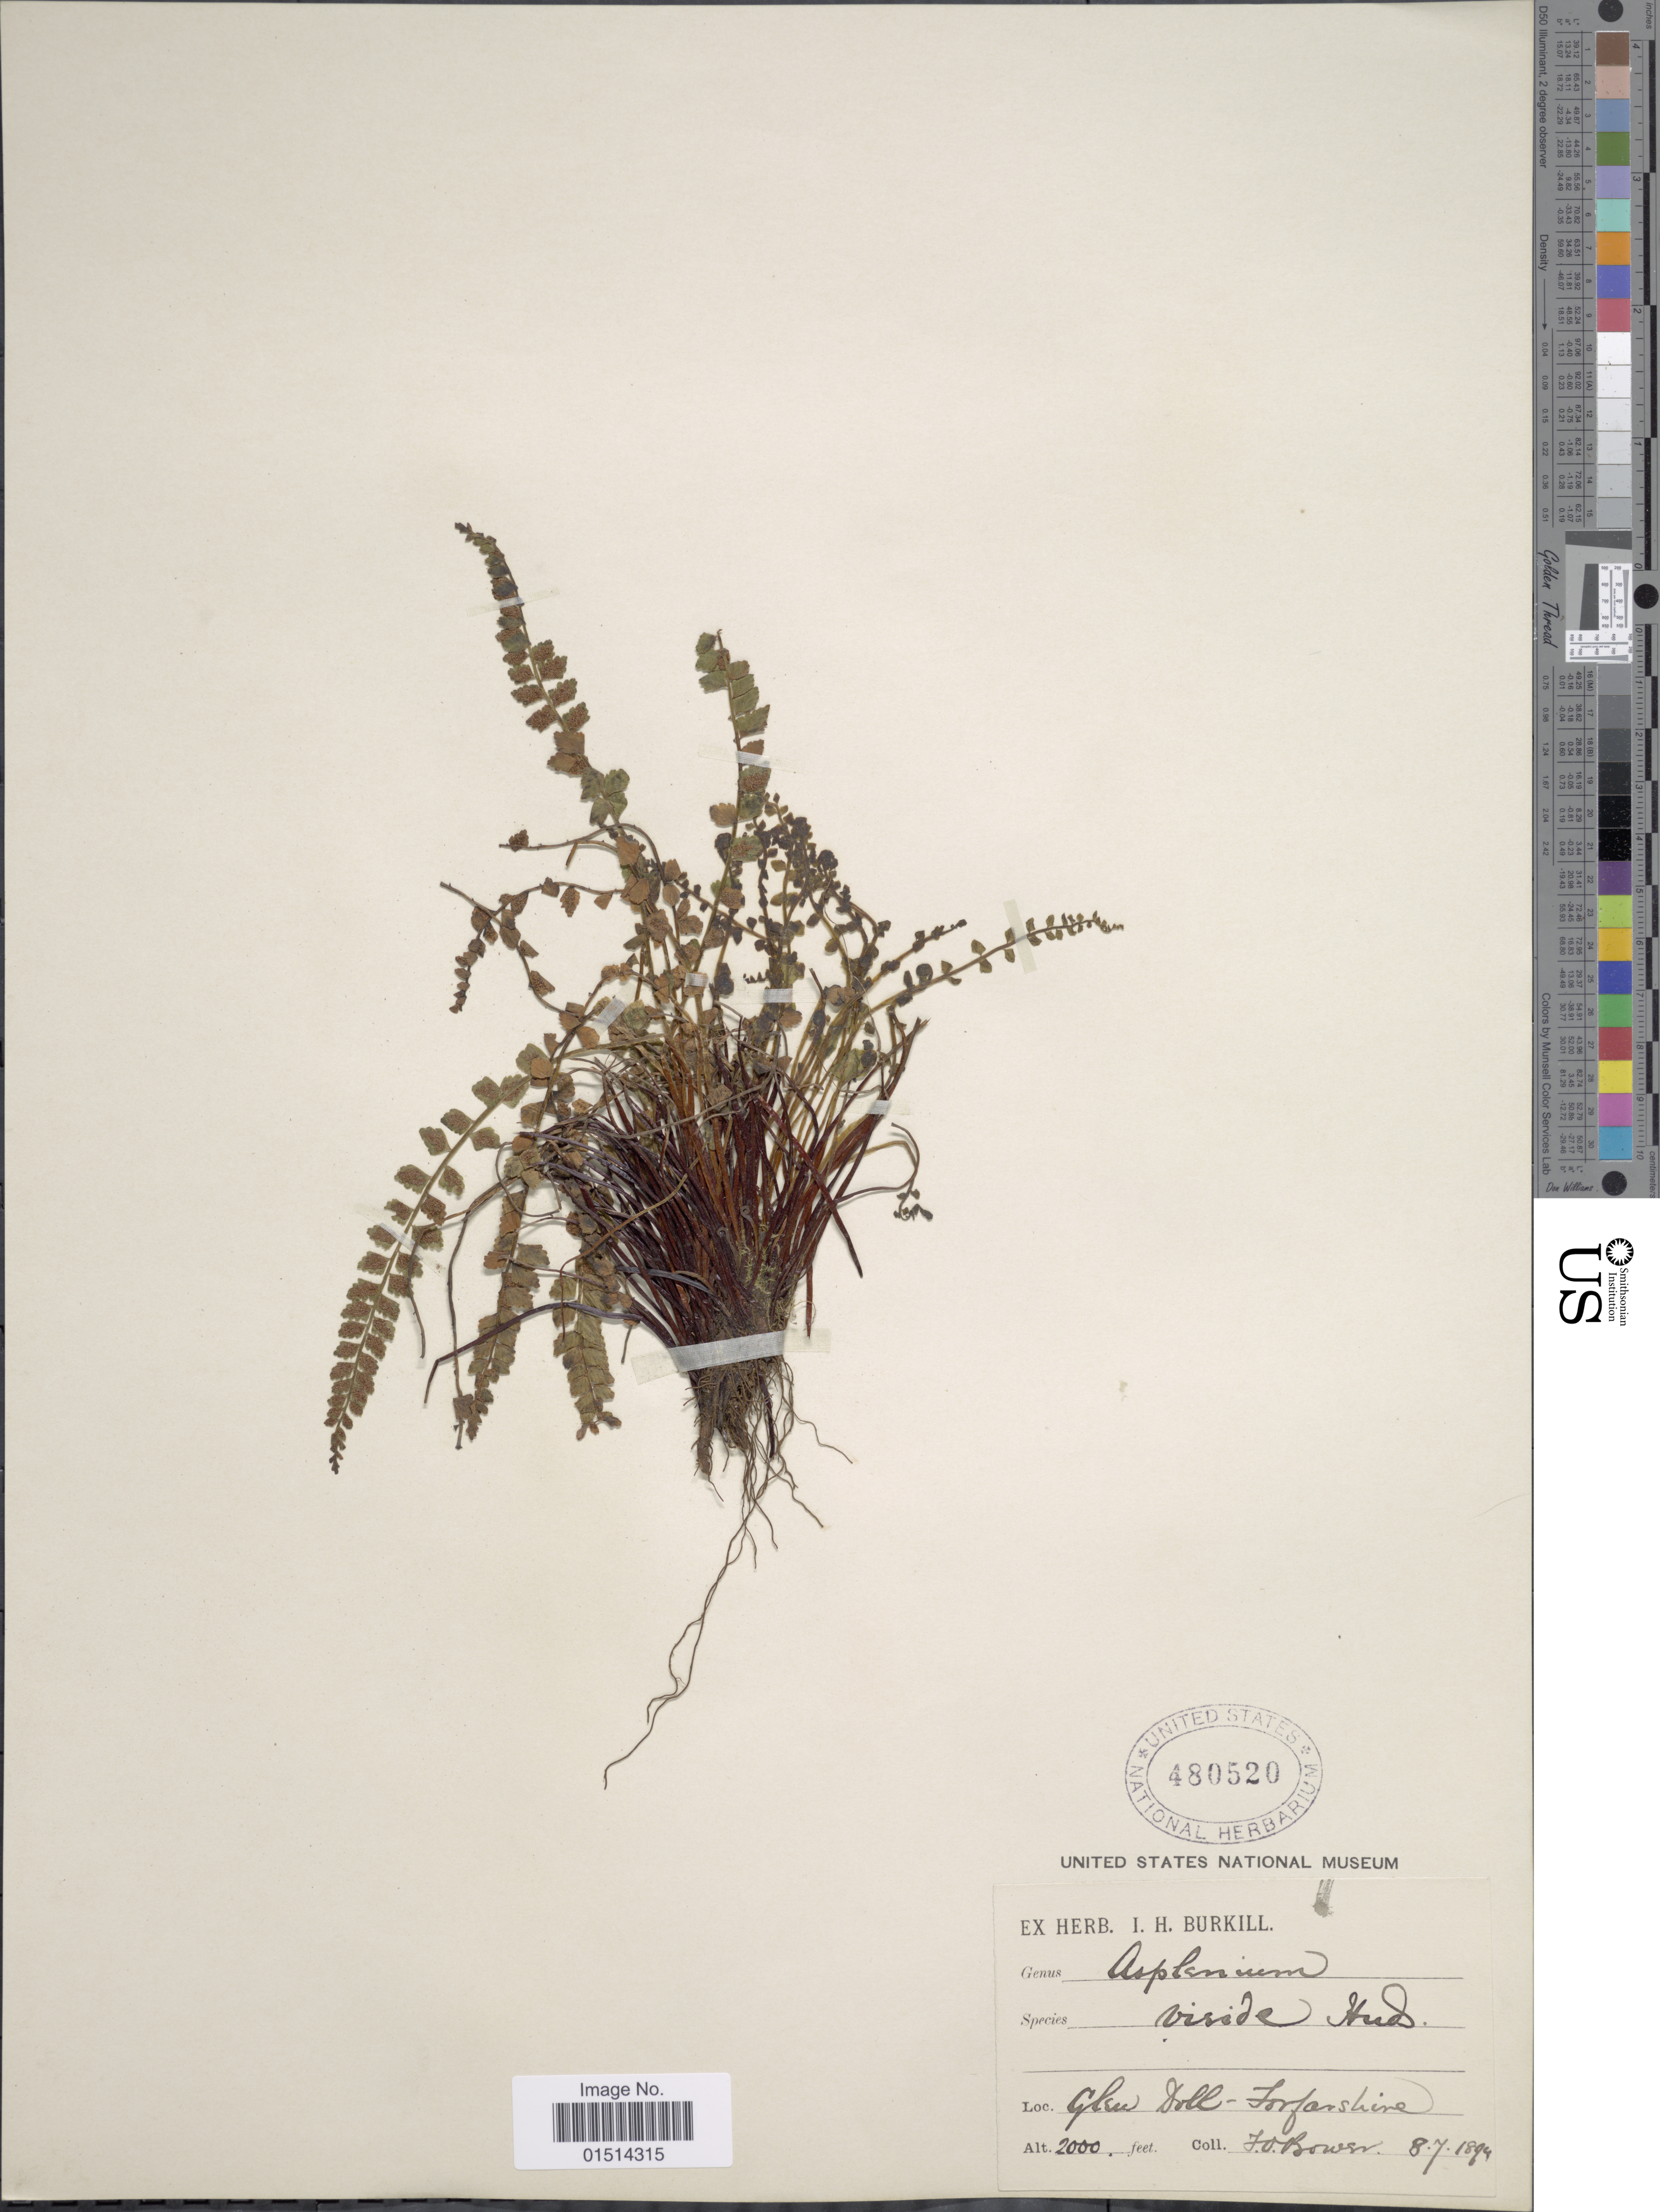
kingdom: Plantae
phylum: Tracheophyta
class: Polypodiopsida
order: Polypodiales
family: Aspleniaceae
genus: Asplenium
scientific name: Asplenium viride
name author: Huds.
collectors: F. Bowen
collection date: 1894-07-08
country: United Kingdom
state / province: Scotland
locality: Glen Doll Forfarshire (Angus)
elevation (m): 610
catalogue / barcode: US 480520